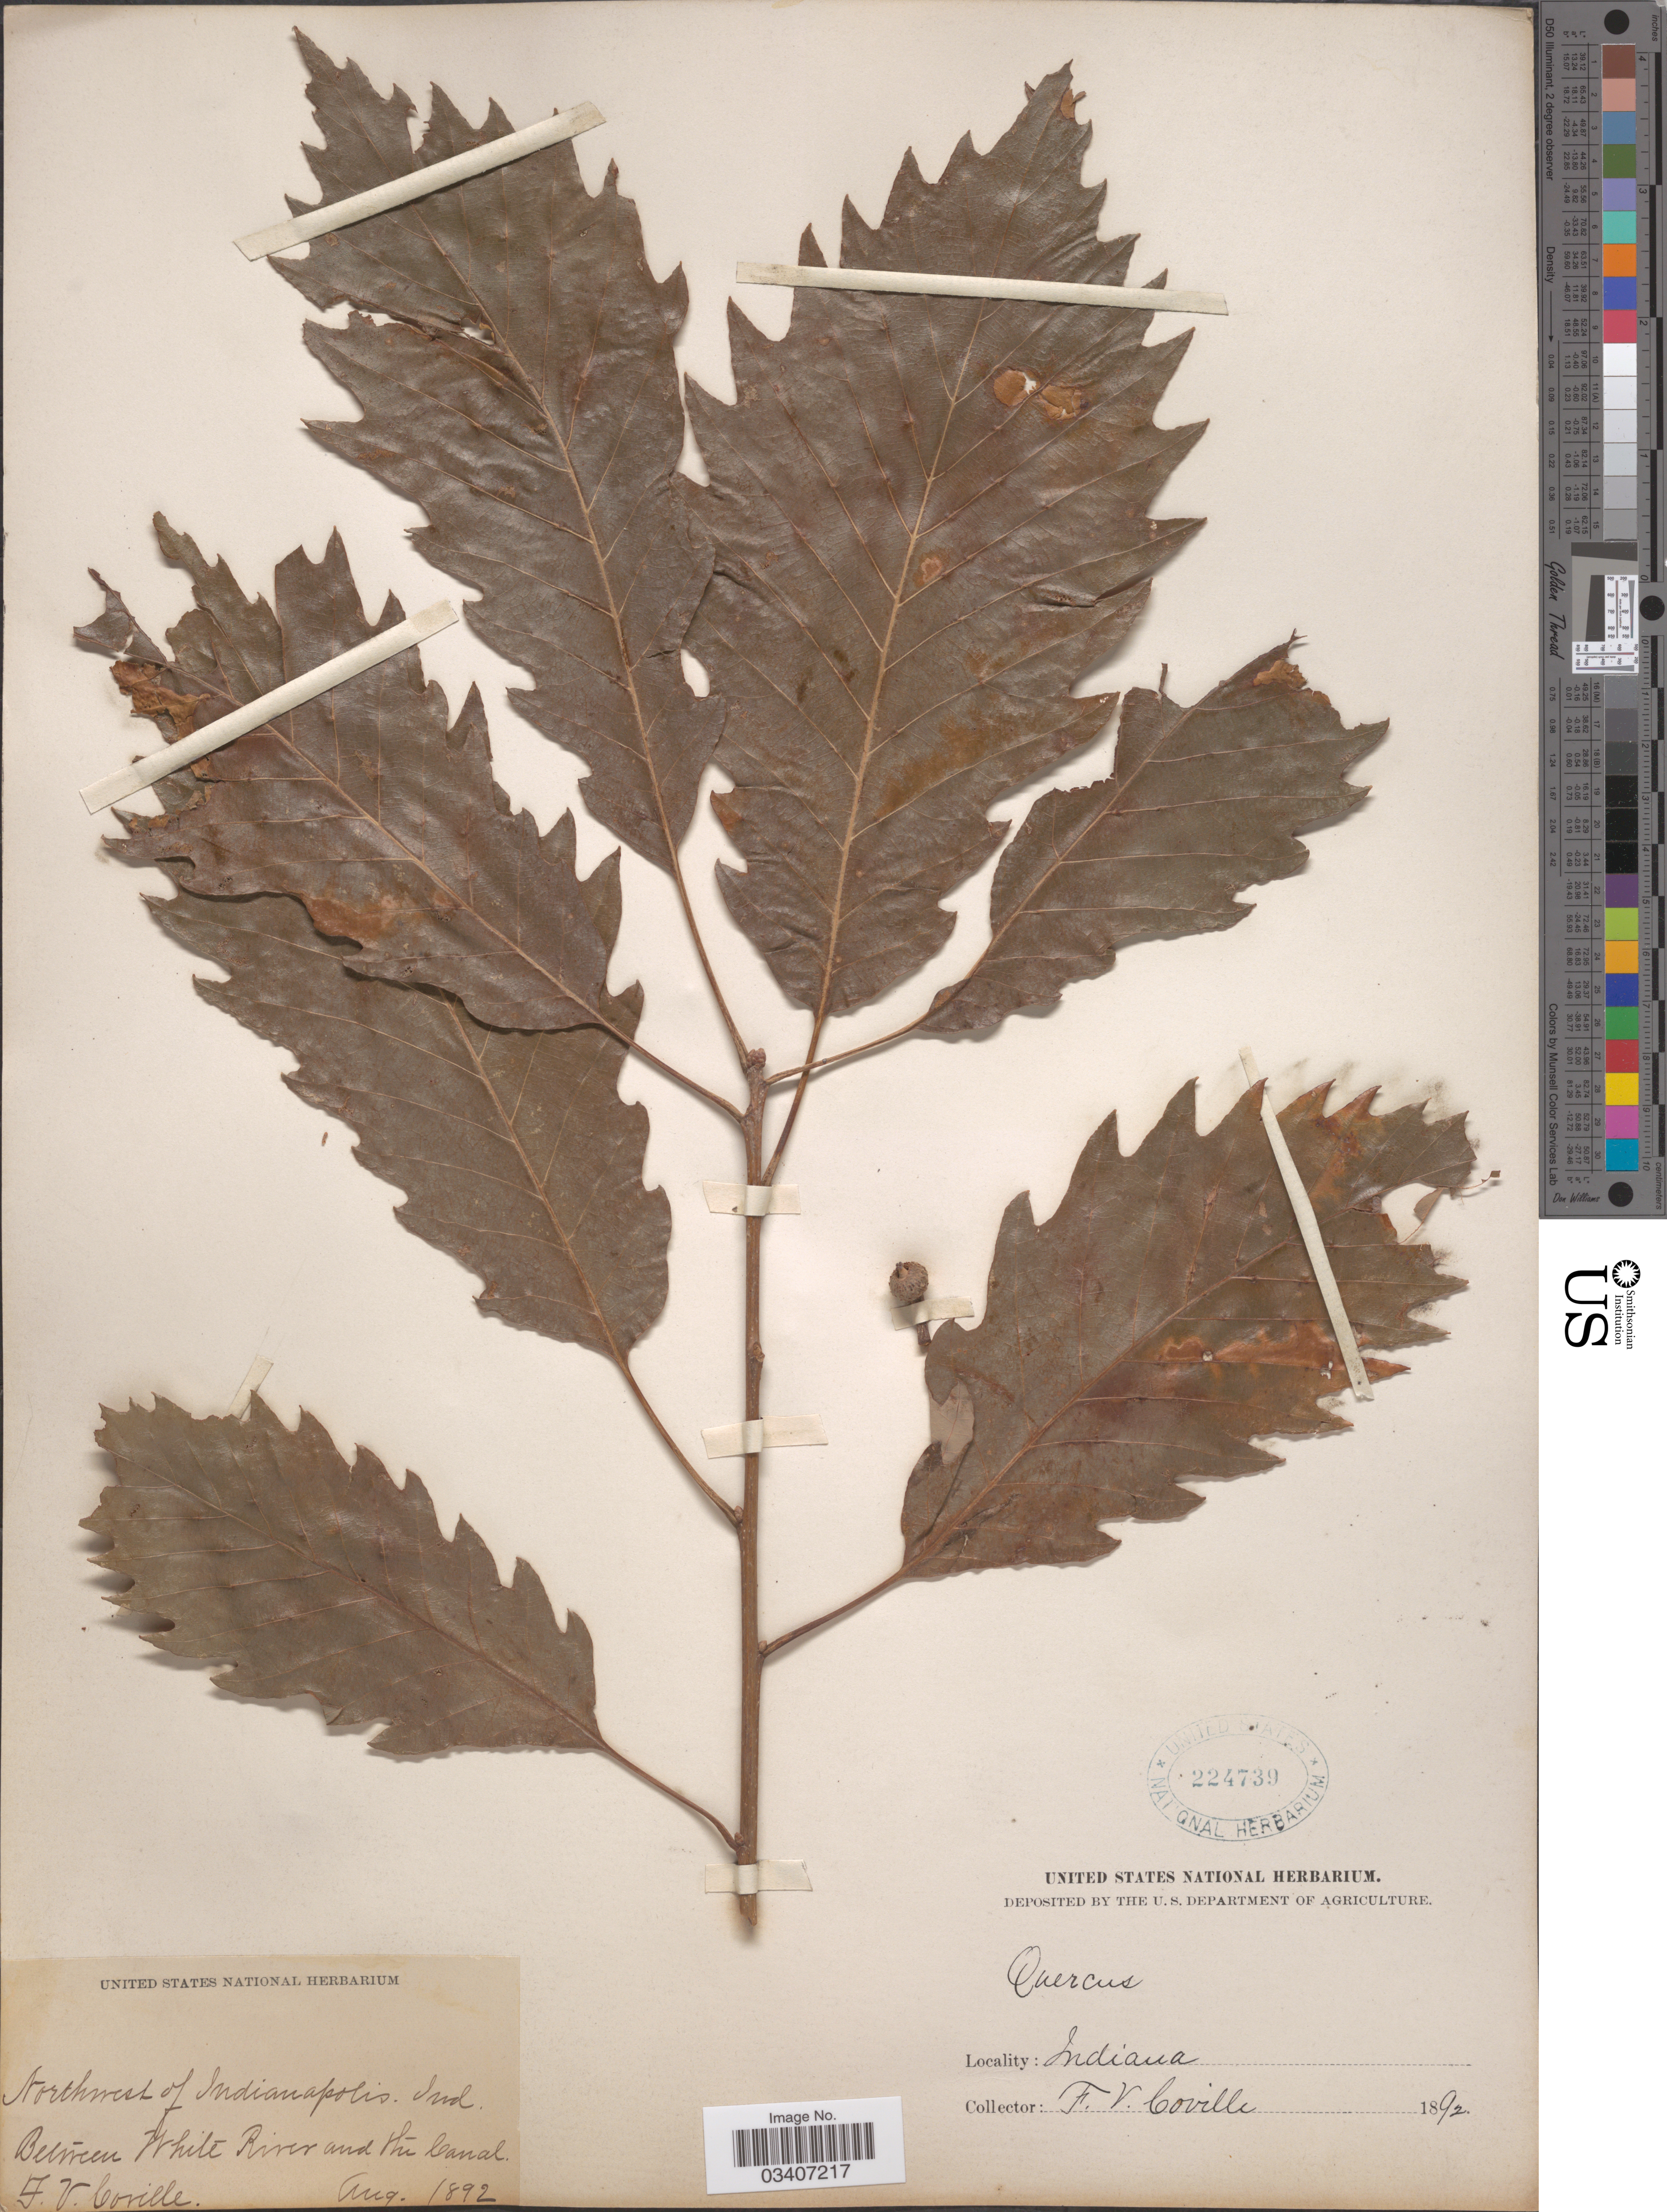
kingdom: Plantae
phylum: Tracheophyta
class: Magnoliopsida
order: Fagales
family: Fagaceae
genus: Quercus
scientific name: Quercus muehlenbergii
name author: Engelm.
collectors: F. V. Coville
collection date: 1892-08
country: United States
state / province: Indiana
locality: Between White River and the Canal.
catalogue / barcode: US 224739